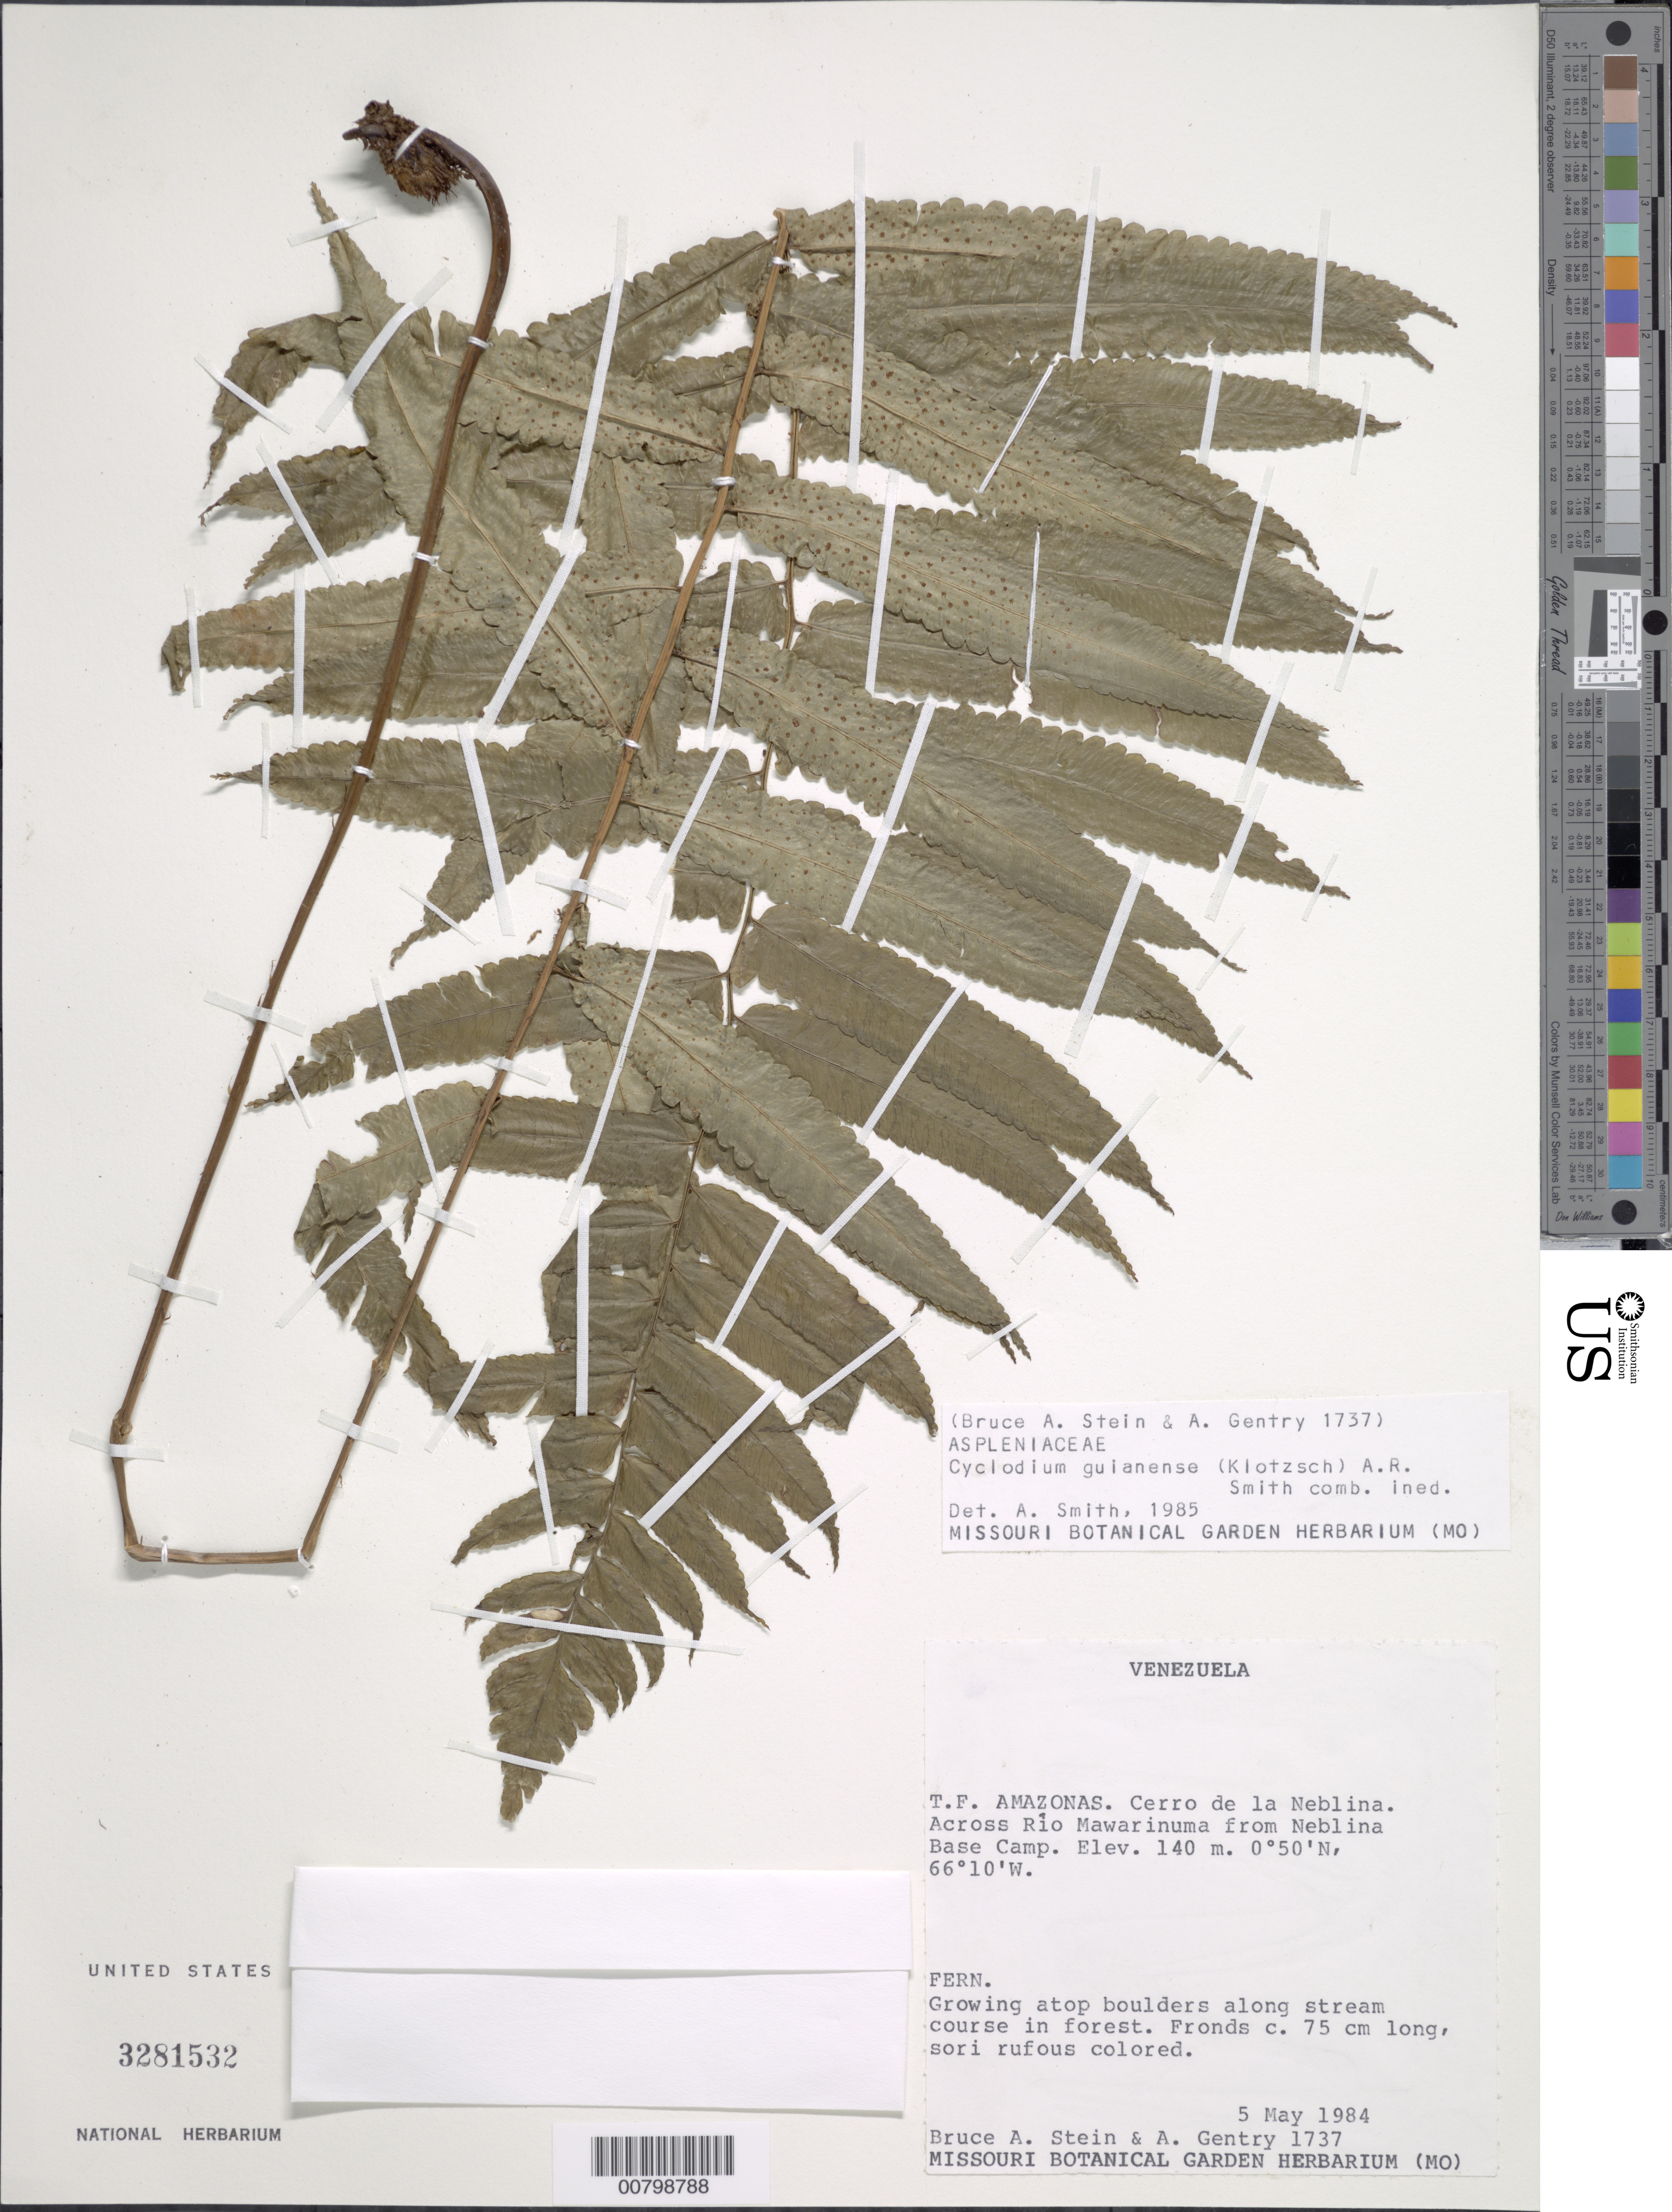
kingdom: Plantae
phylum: Tracheophyta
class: Polypodiopsida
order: Polypodiales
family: Dryopteridaceae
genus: Cyclodium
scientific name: Cyclodium guianense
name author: (Klotzsch) van der Werff ex L.D. Gómez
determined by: Smith, Alan R., (UC)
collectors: B. A. Stein & A. H. Gentry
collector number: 1737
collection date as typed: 5-May-84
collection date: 1984-05-05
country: Venezuela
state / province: Amazonas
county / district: Río Negro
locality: Cerro de La Neblina, across Río Mawarinuma from Neblina Base Camp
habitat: Growing atop boulders along stream course in forest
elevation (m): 140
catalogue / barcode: US 3281532